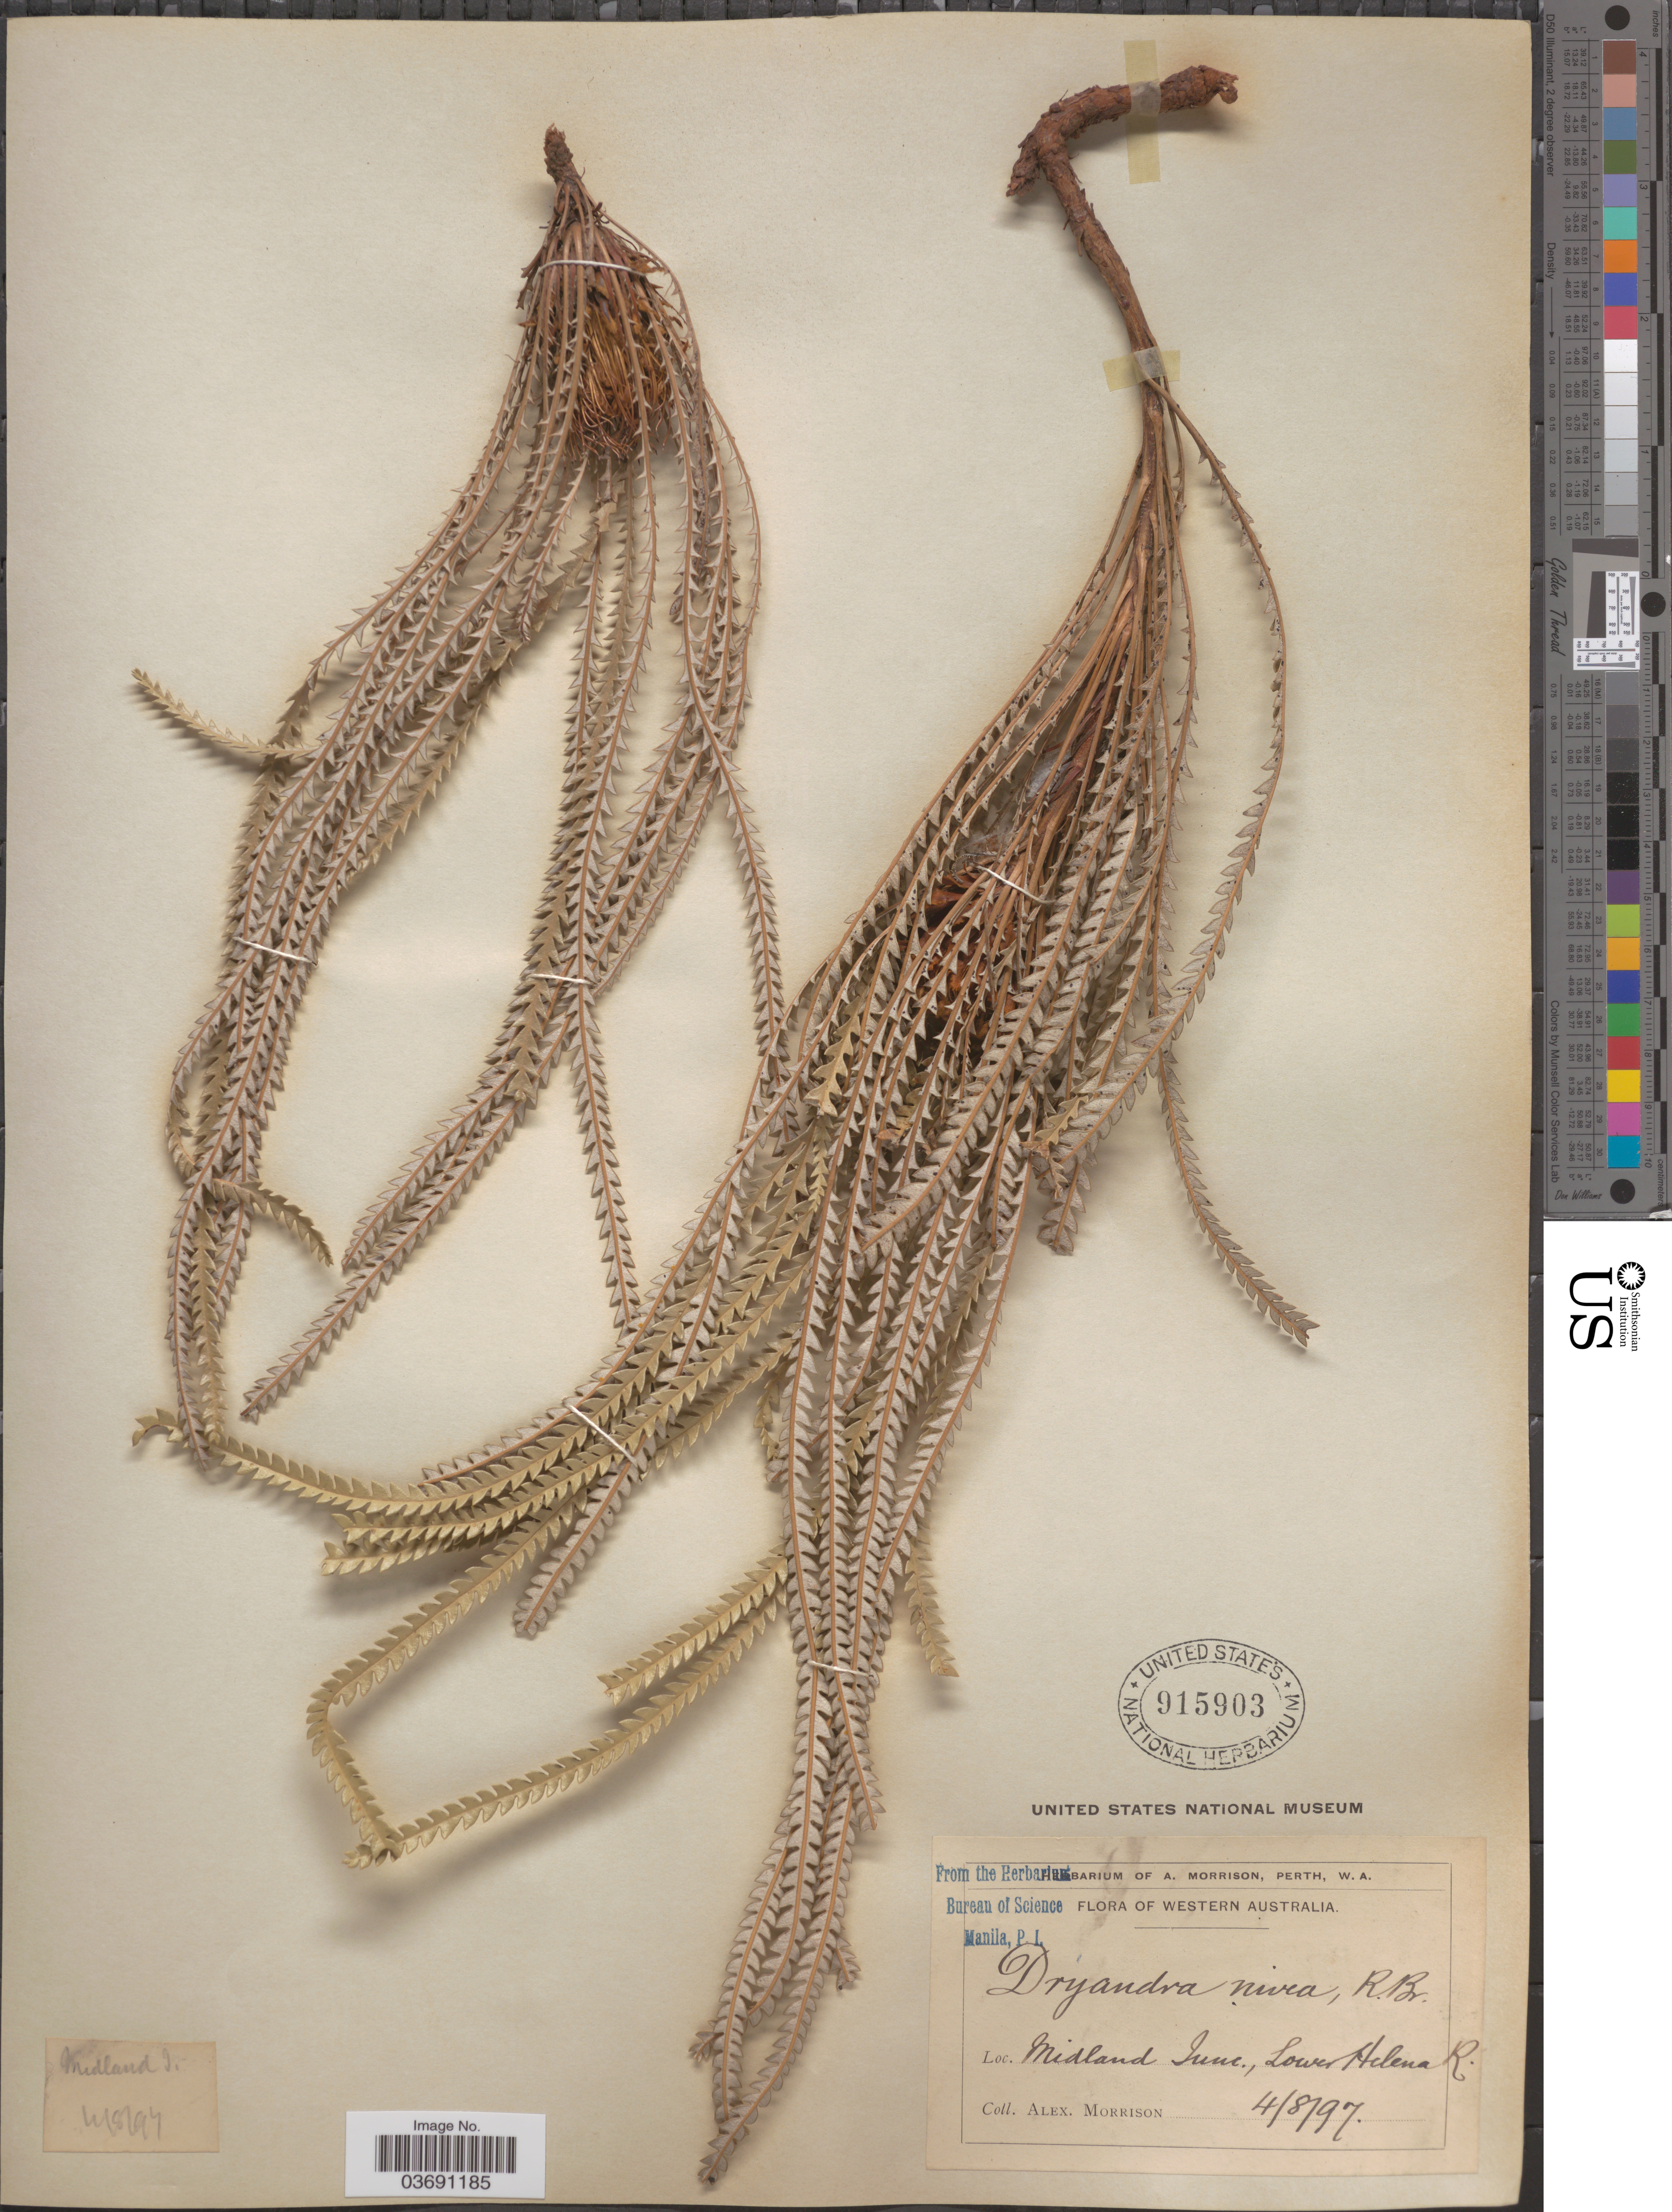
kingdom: Plantae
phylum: Tracheophyta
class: Magnoliopsida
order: Proteales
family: Proteaceae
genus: Dryandra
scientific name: Dryandra nivea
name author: (Labill.) R. Br.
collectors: A. Morrison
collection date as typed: Transcribed d/m/y: 4/8/97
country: Australia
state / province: Western Australia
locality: Midland June., Lower Helena R.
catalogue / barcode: US 915903